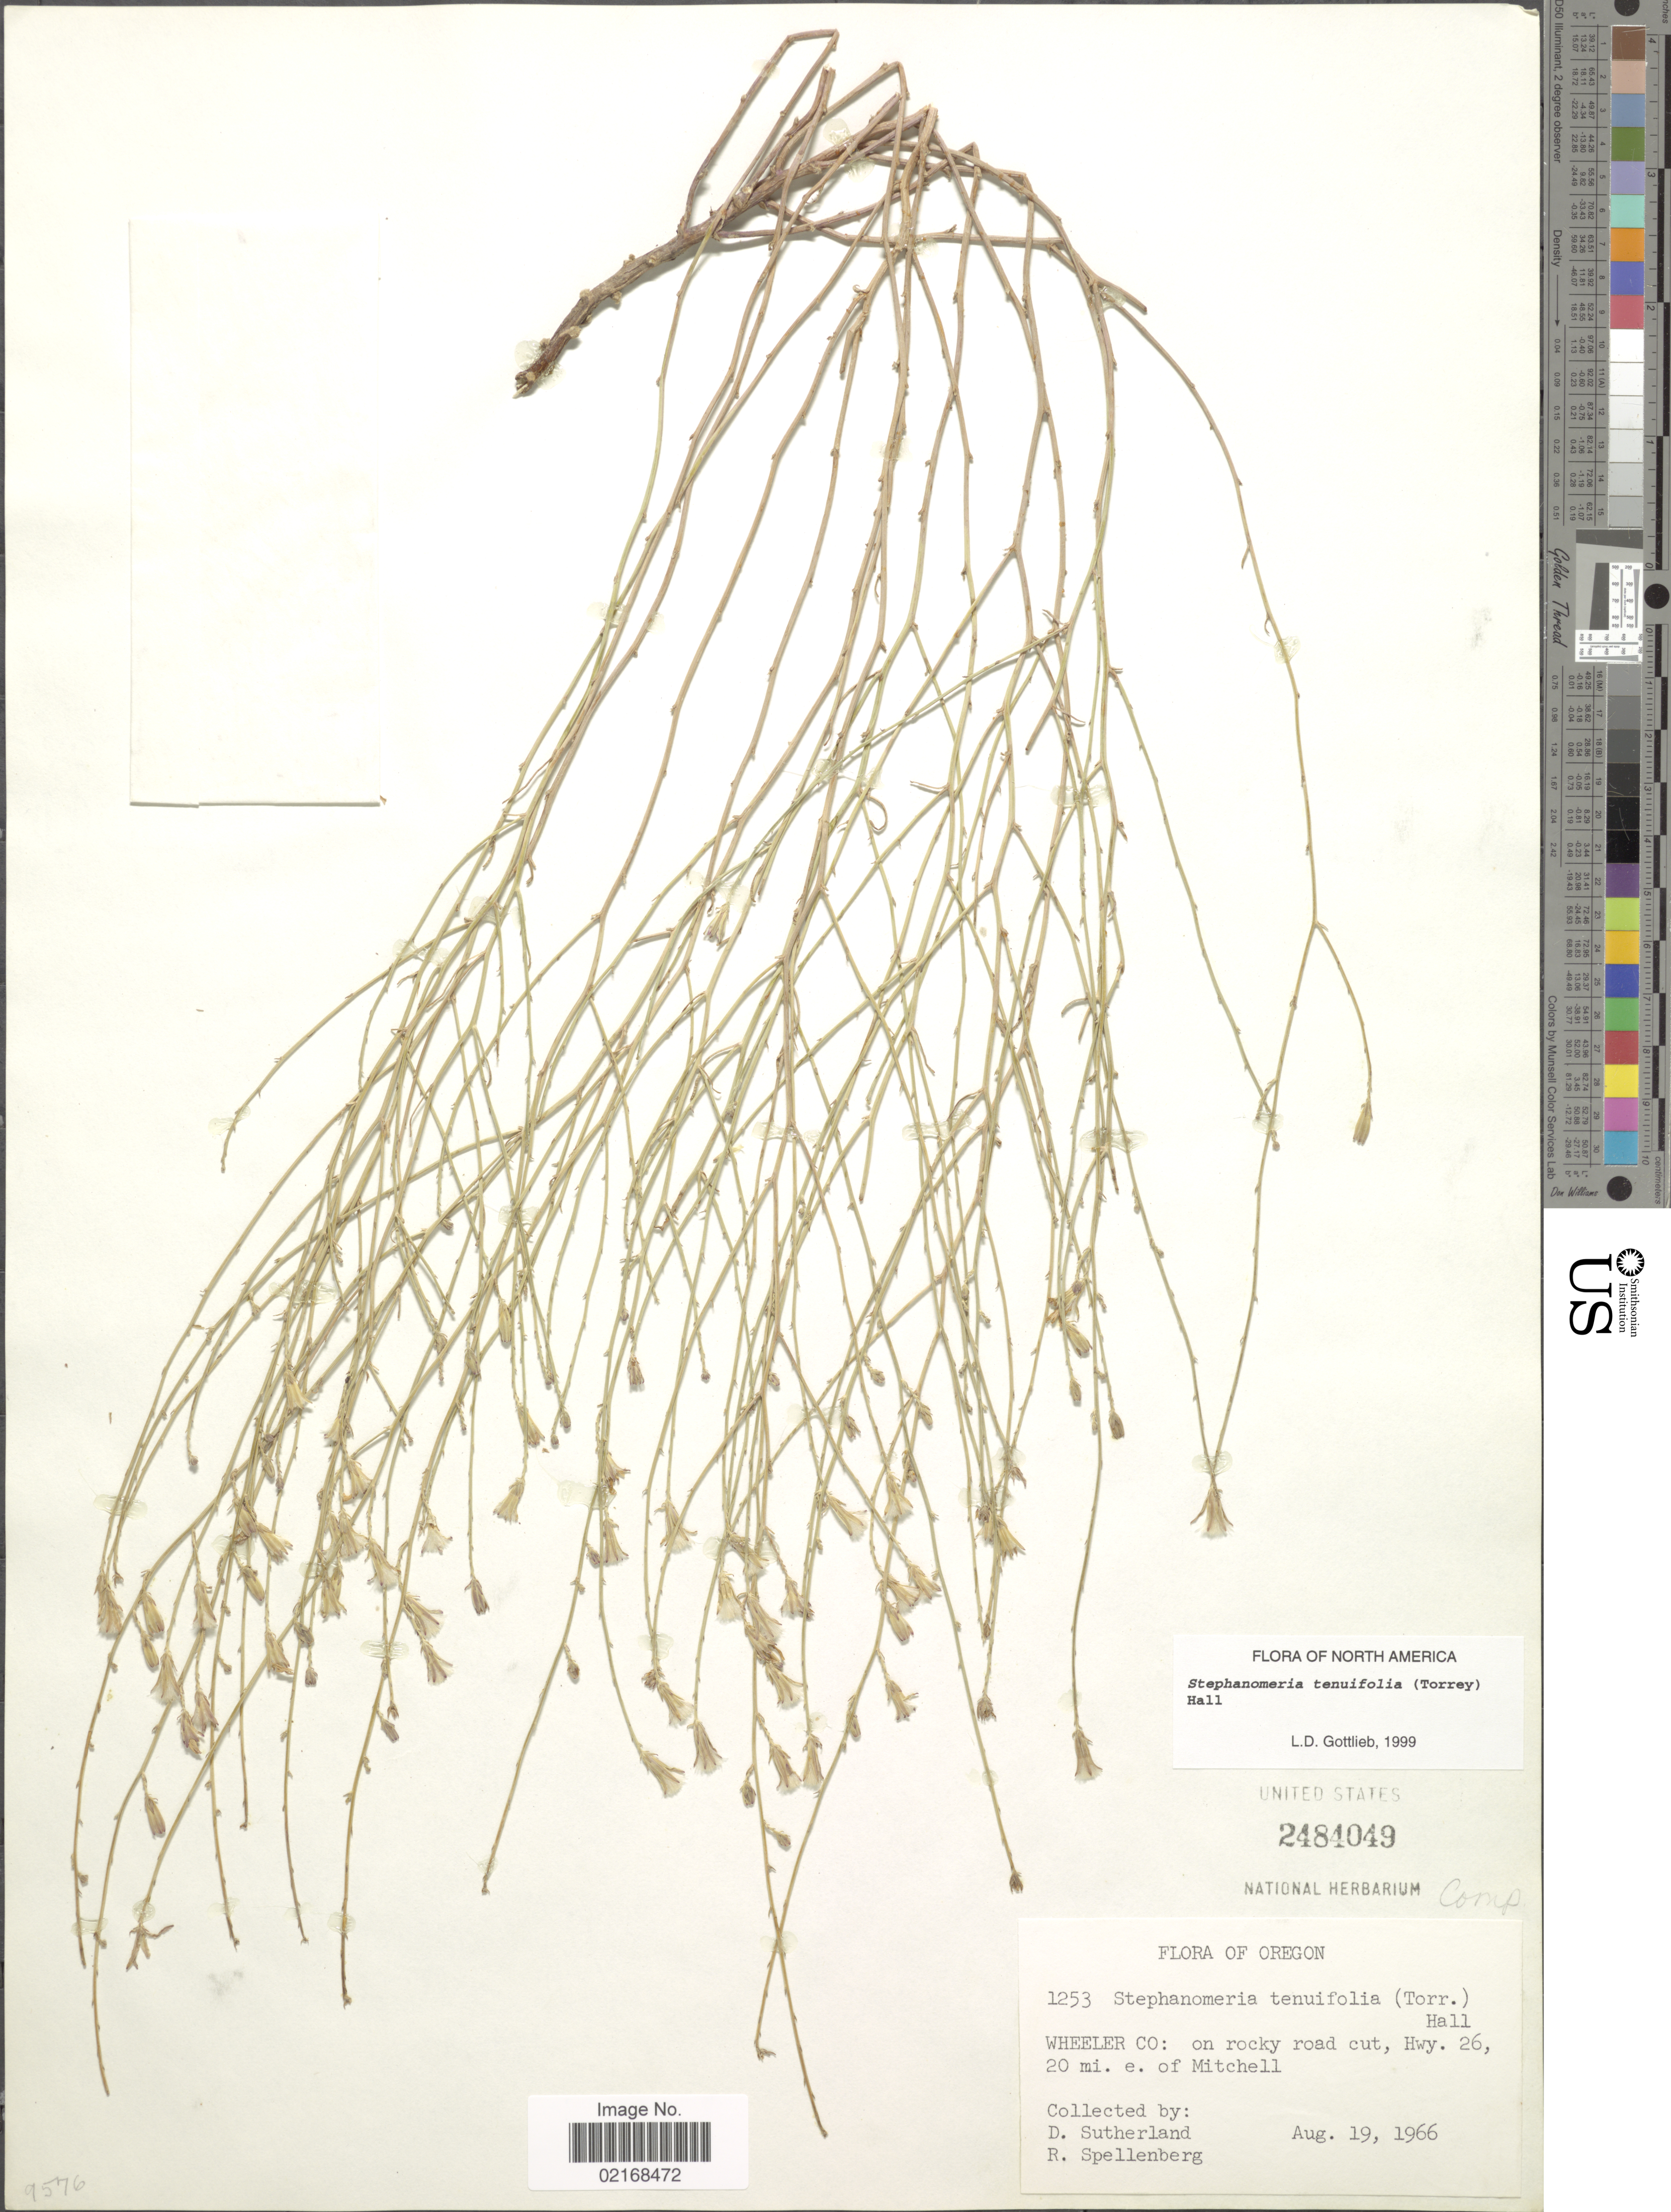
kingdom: Plantae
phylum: Tracheophyta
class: Magnoliopsida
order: Asterales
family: Asteraceae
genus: Stephanomeria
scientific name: Stephanomeria tenuifolia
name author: (Torr.) H.M. Hall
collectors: D. Sutherland & R. Spellenberg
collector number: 1253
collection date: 1966-08-19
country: United States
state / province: Oregon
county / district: Wheeler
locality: Wheeler Co: on rocky road cut, Hwy. 26 20 mi. e. of Mitchell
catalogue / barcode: US 2484049